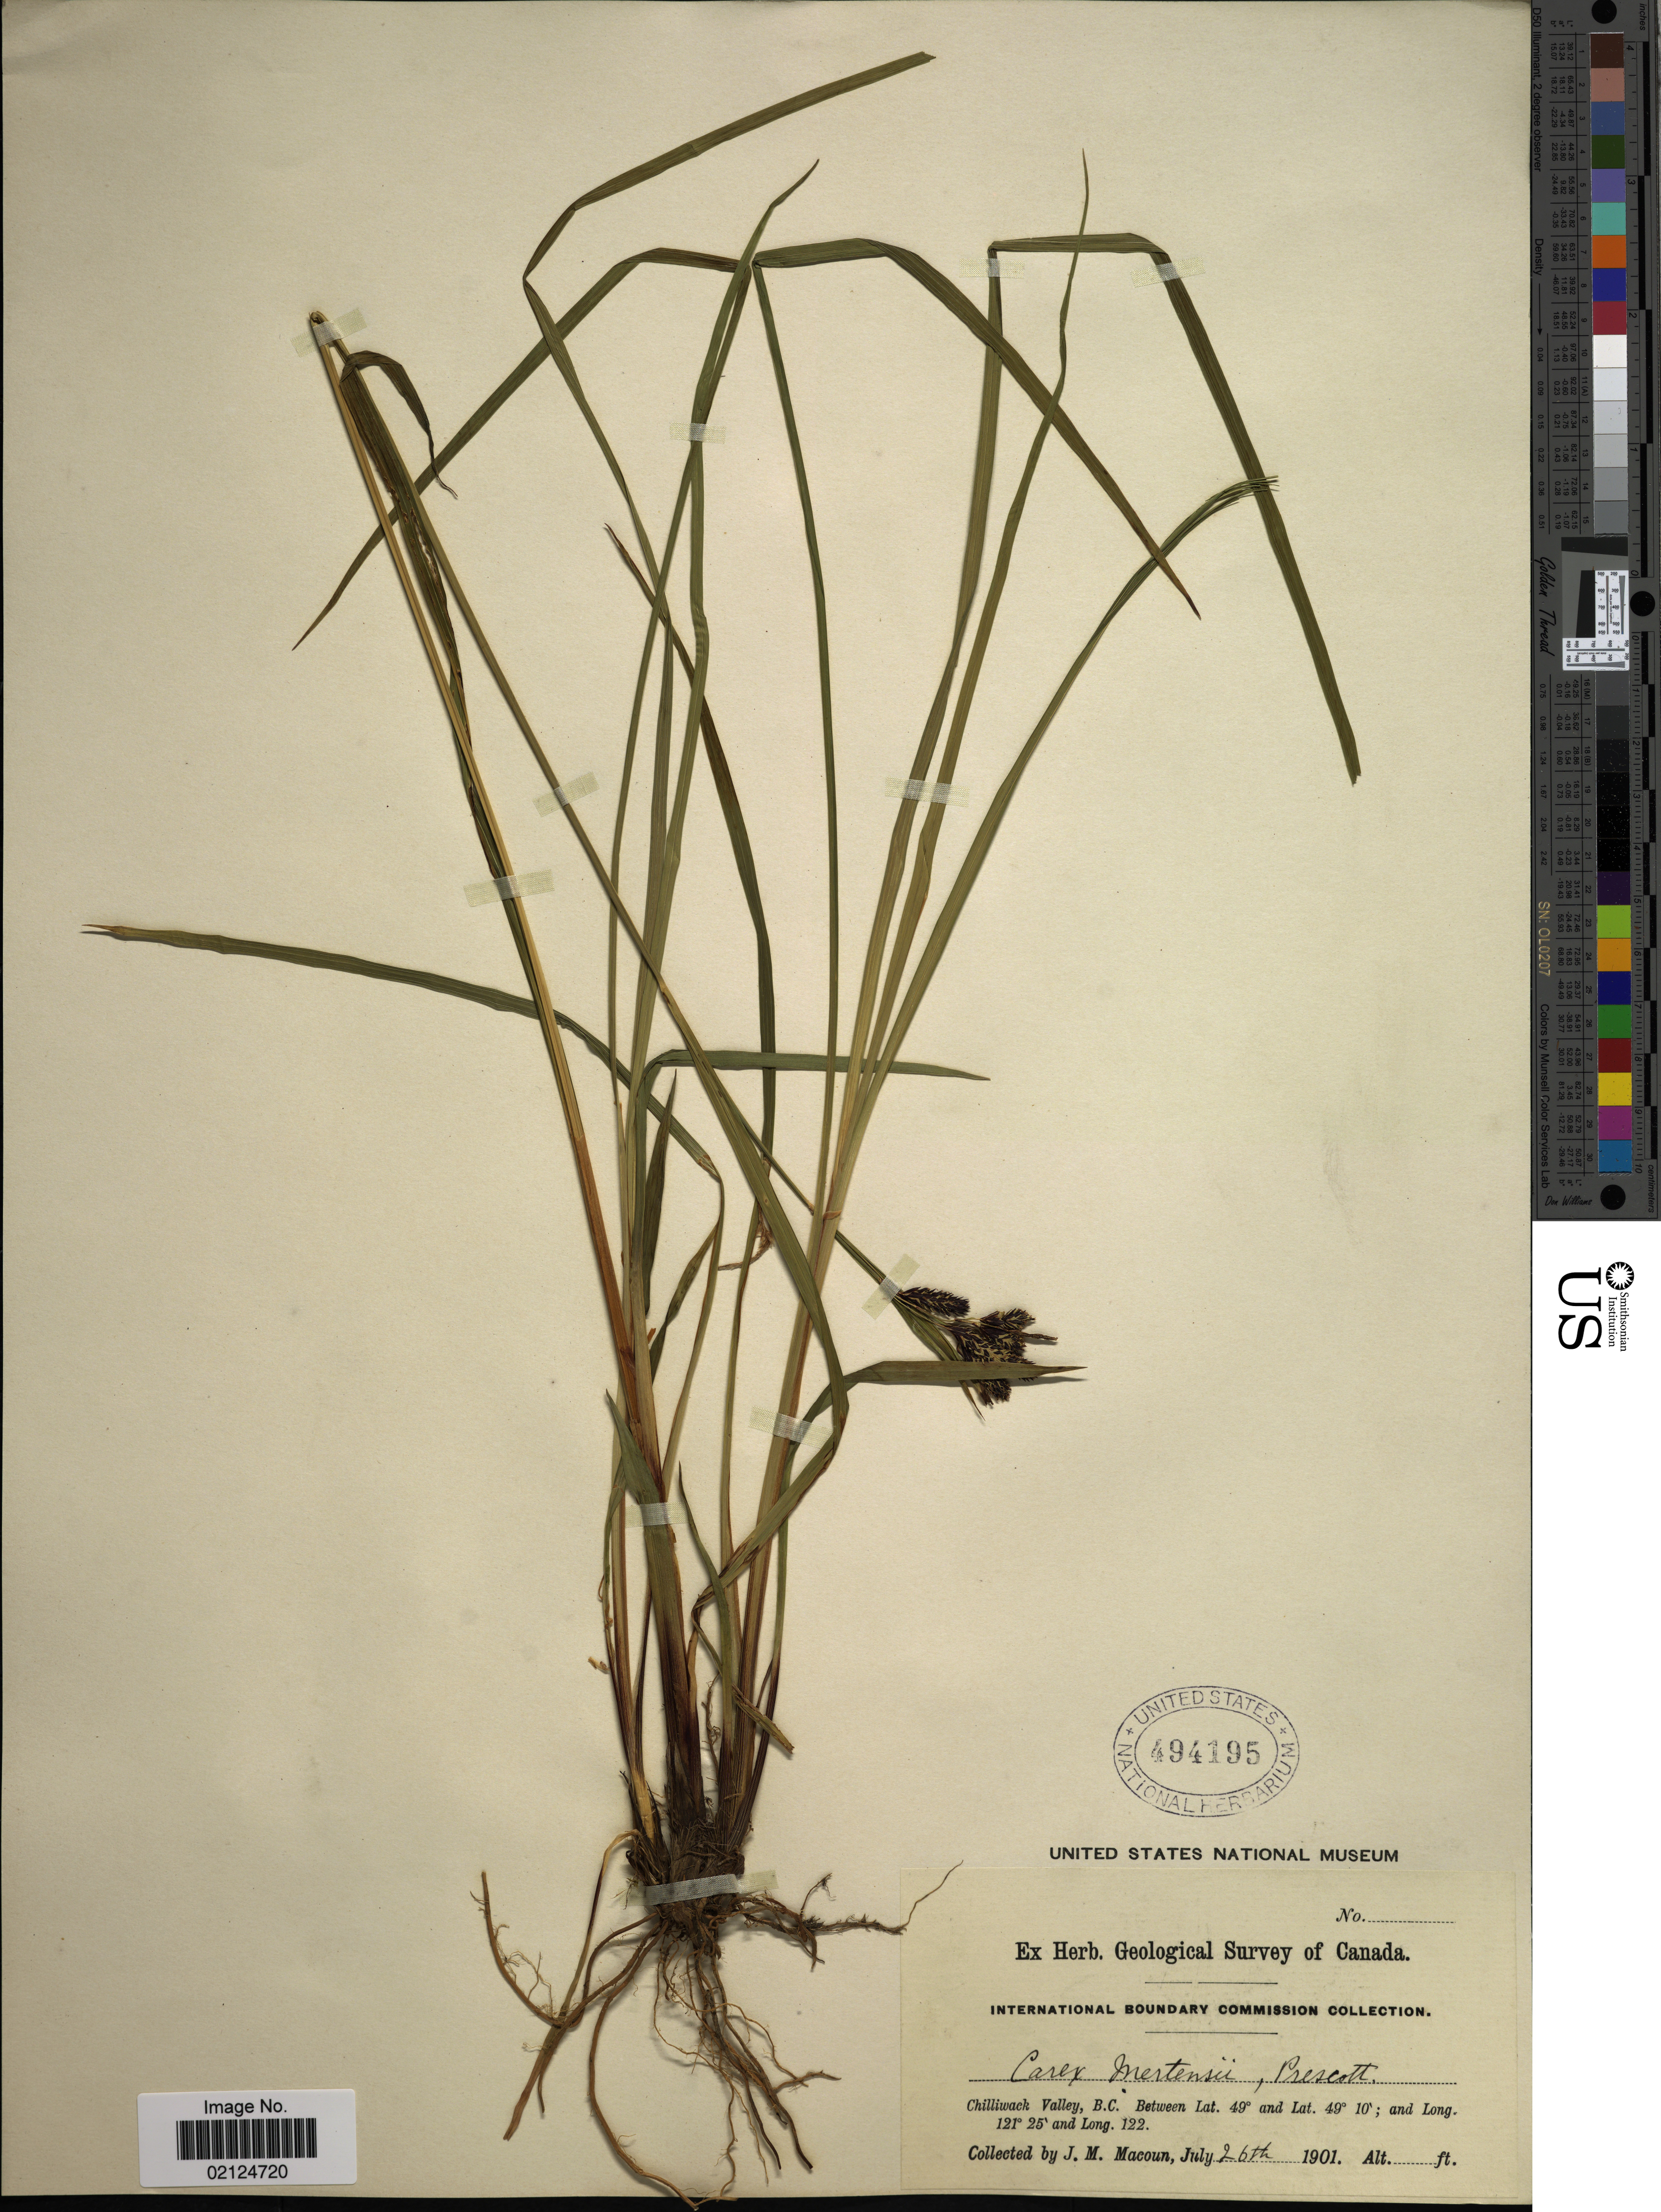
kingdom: Plantae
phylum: Tracheophyta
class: Liliopsida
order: Poales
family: Cyperaceae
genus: Carex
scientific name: Carex mertensii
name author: J.D. Prescott ex Bong.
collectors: J. M. Macoun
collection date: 1901-07-26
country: Canada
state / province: British Columbia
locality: Chilliwack Valley, B. C.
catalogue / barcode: US 494195